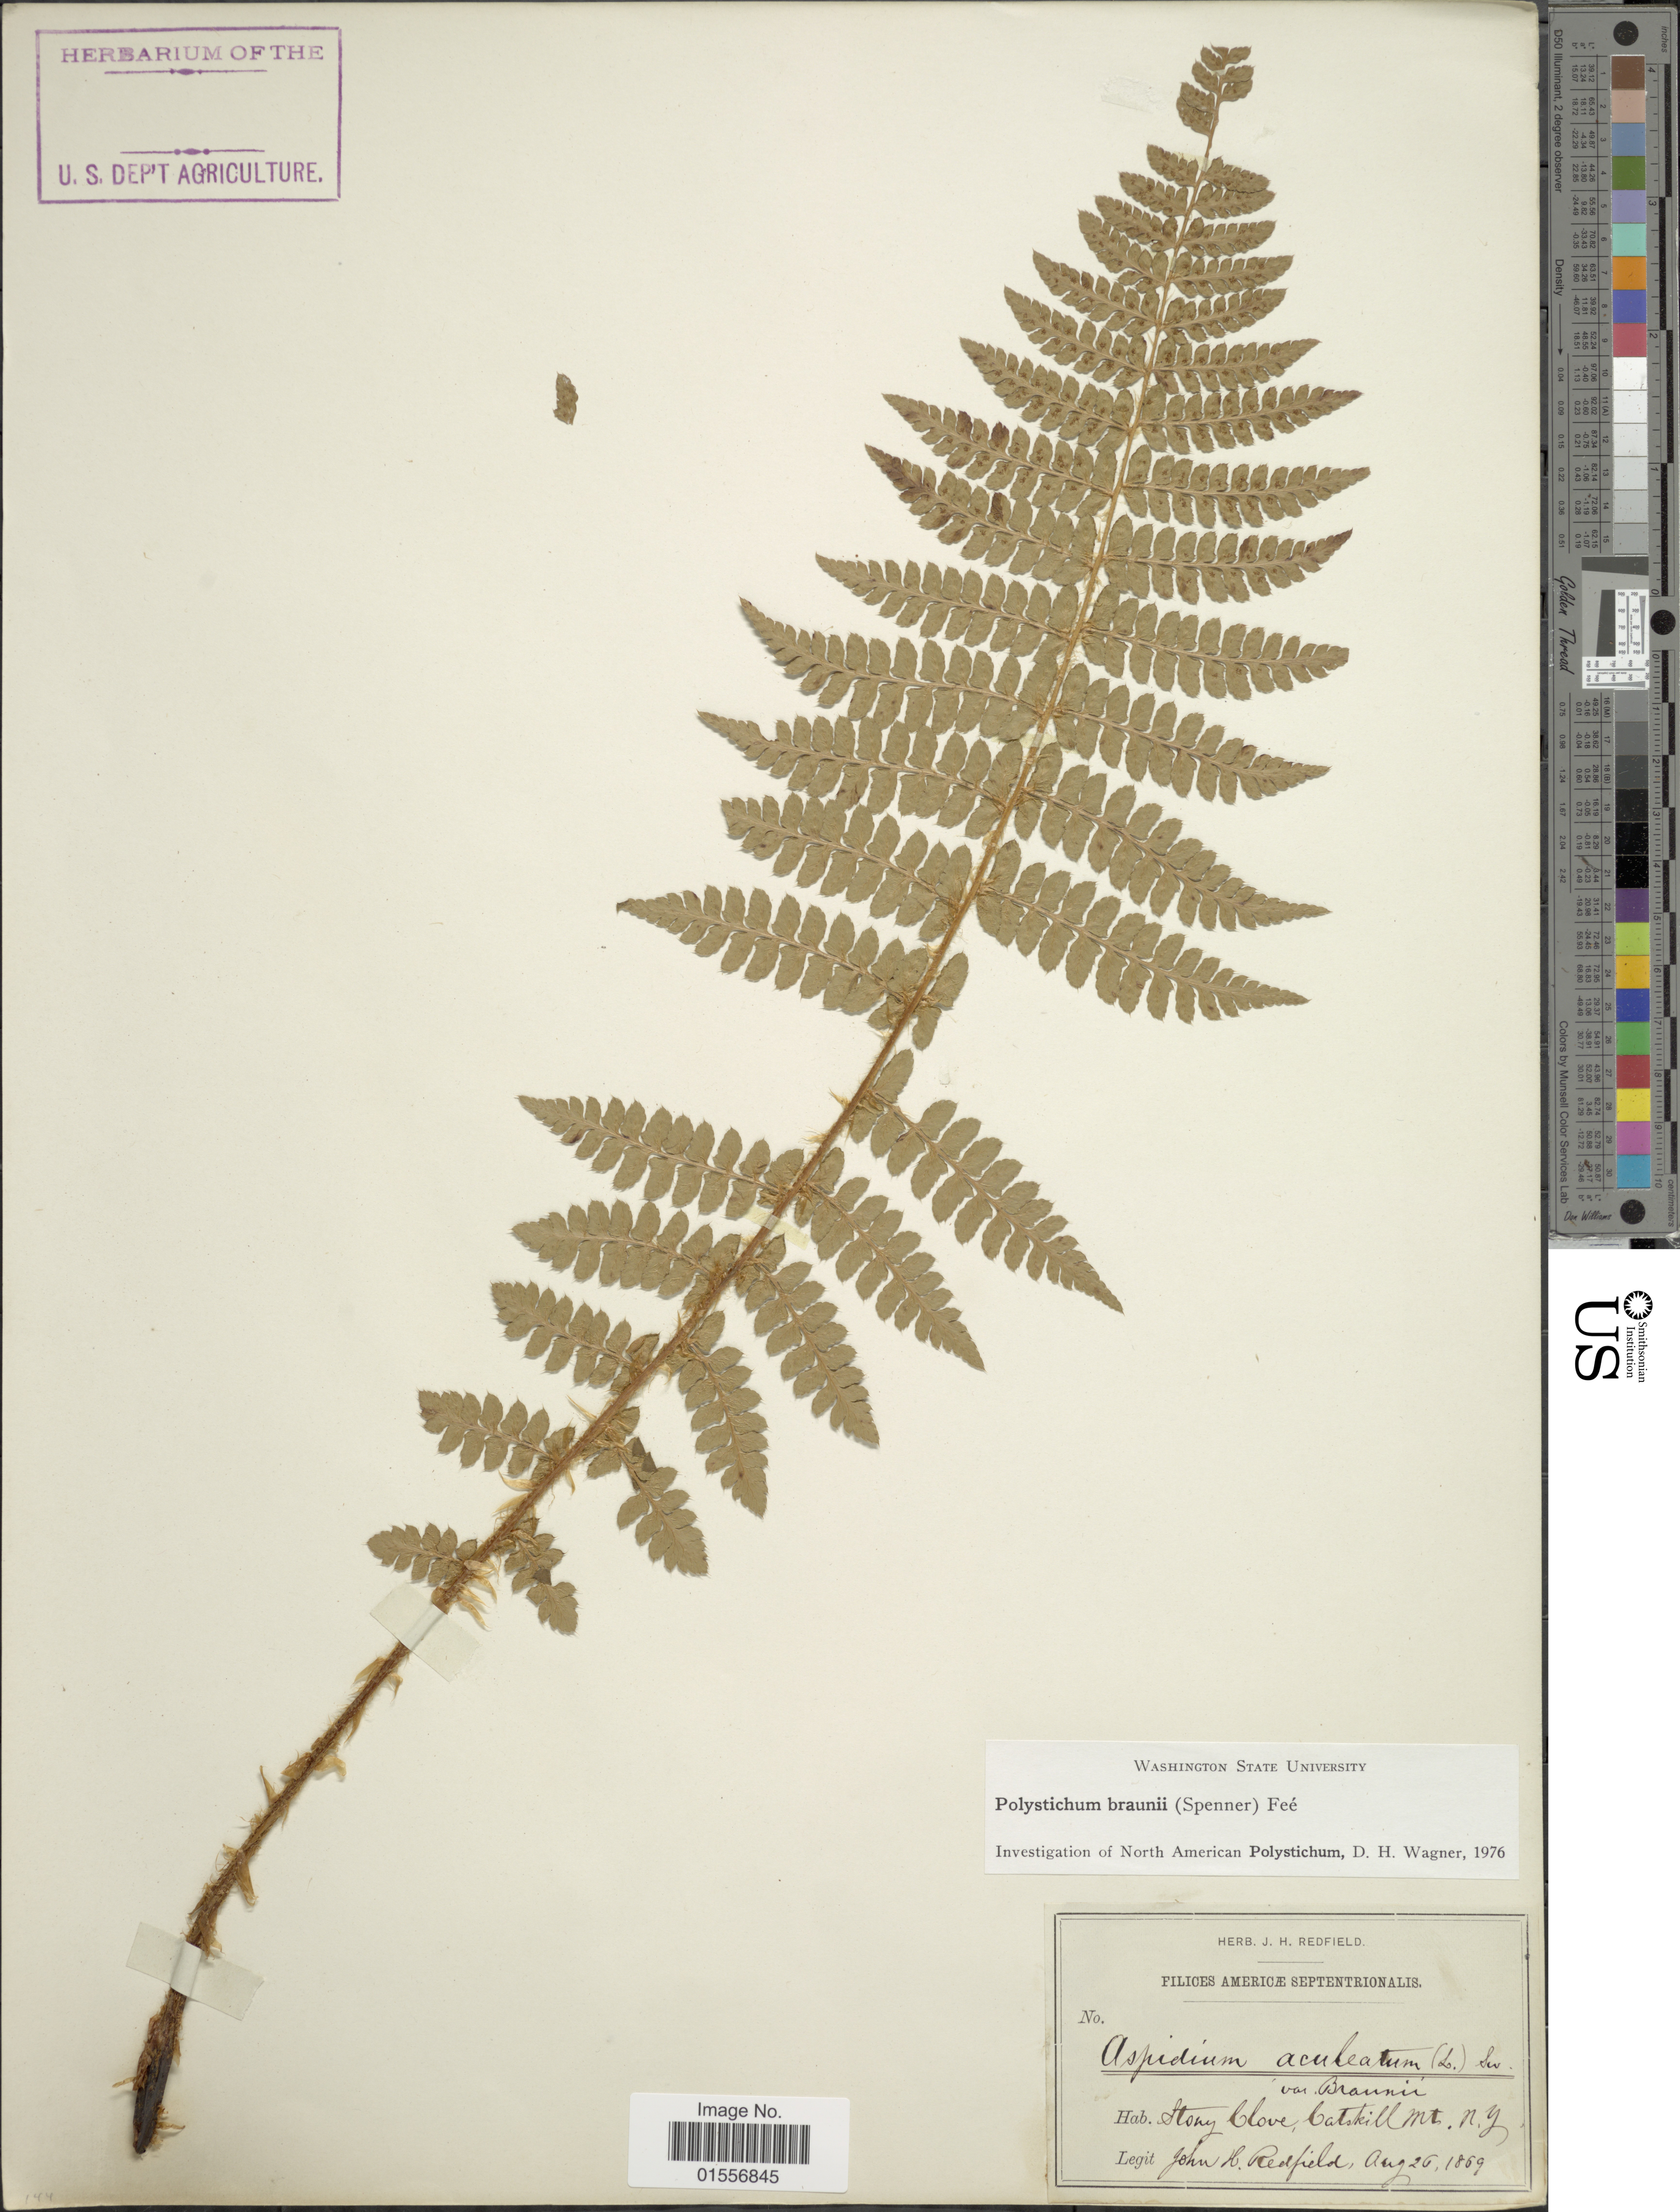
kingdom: Plantae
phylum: Tracheophyta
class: Polypodiopsida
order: Polypodiales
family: Dryopteridaceae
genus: Polystichum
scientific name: Polystichum braunii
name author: (Spenn.) Fée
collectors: J. Redfield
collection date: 1869-08-26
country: United States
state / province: New York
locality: Stony Clove, Catskill Mt.